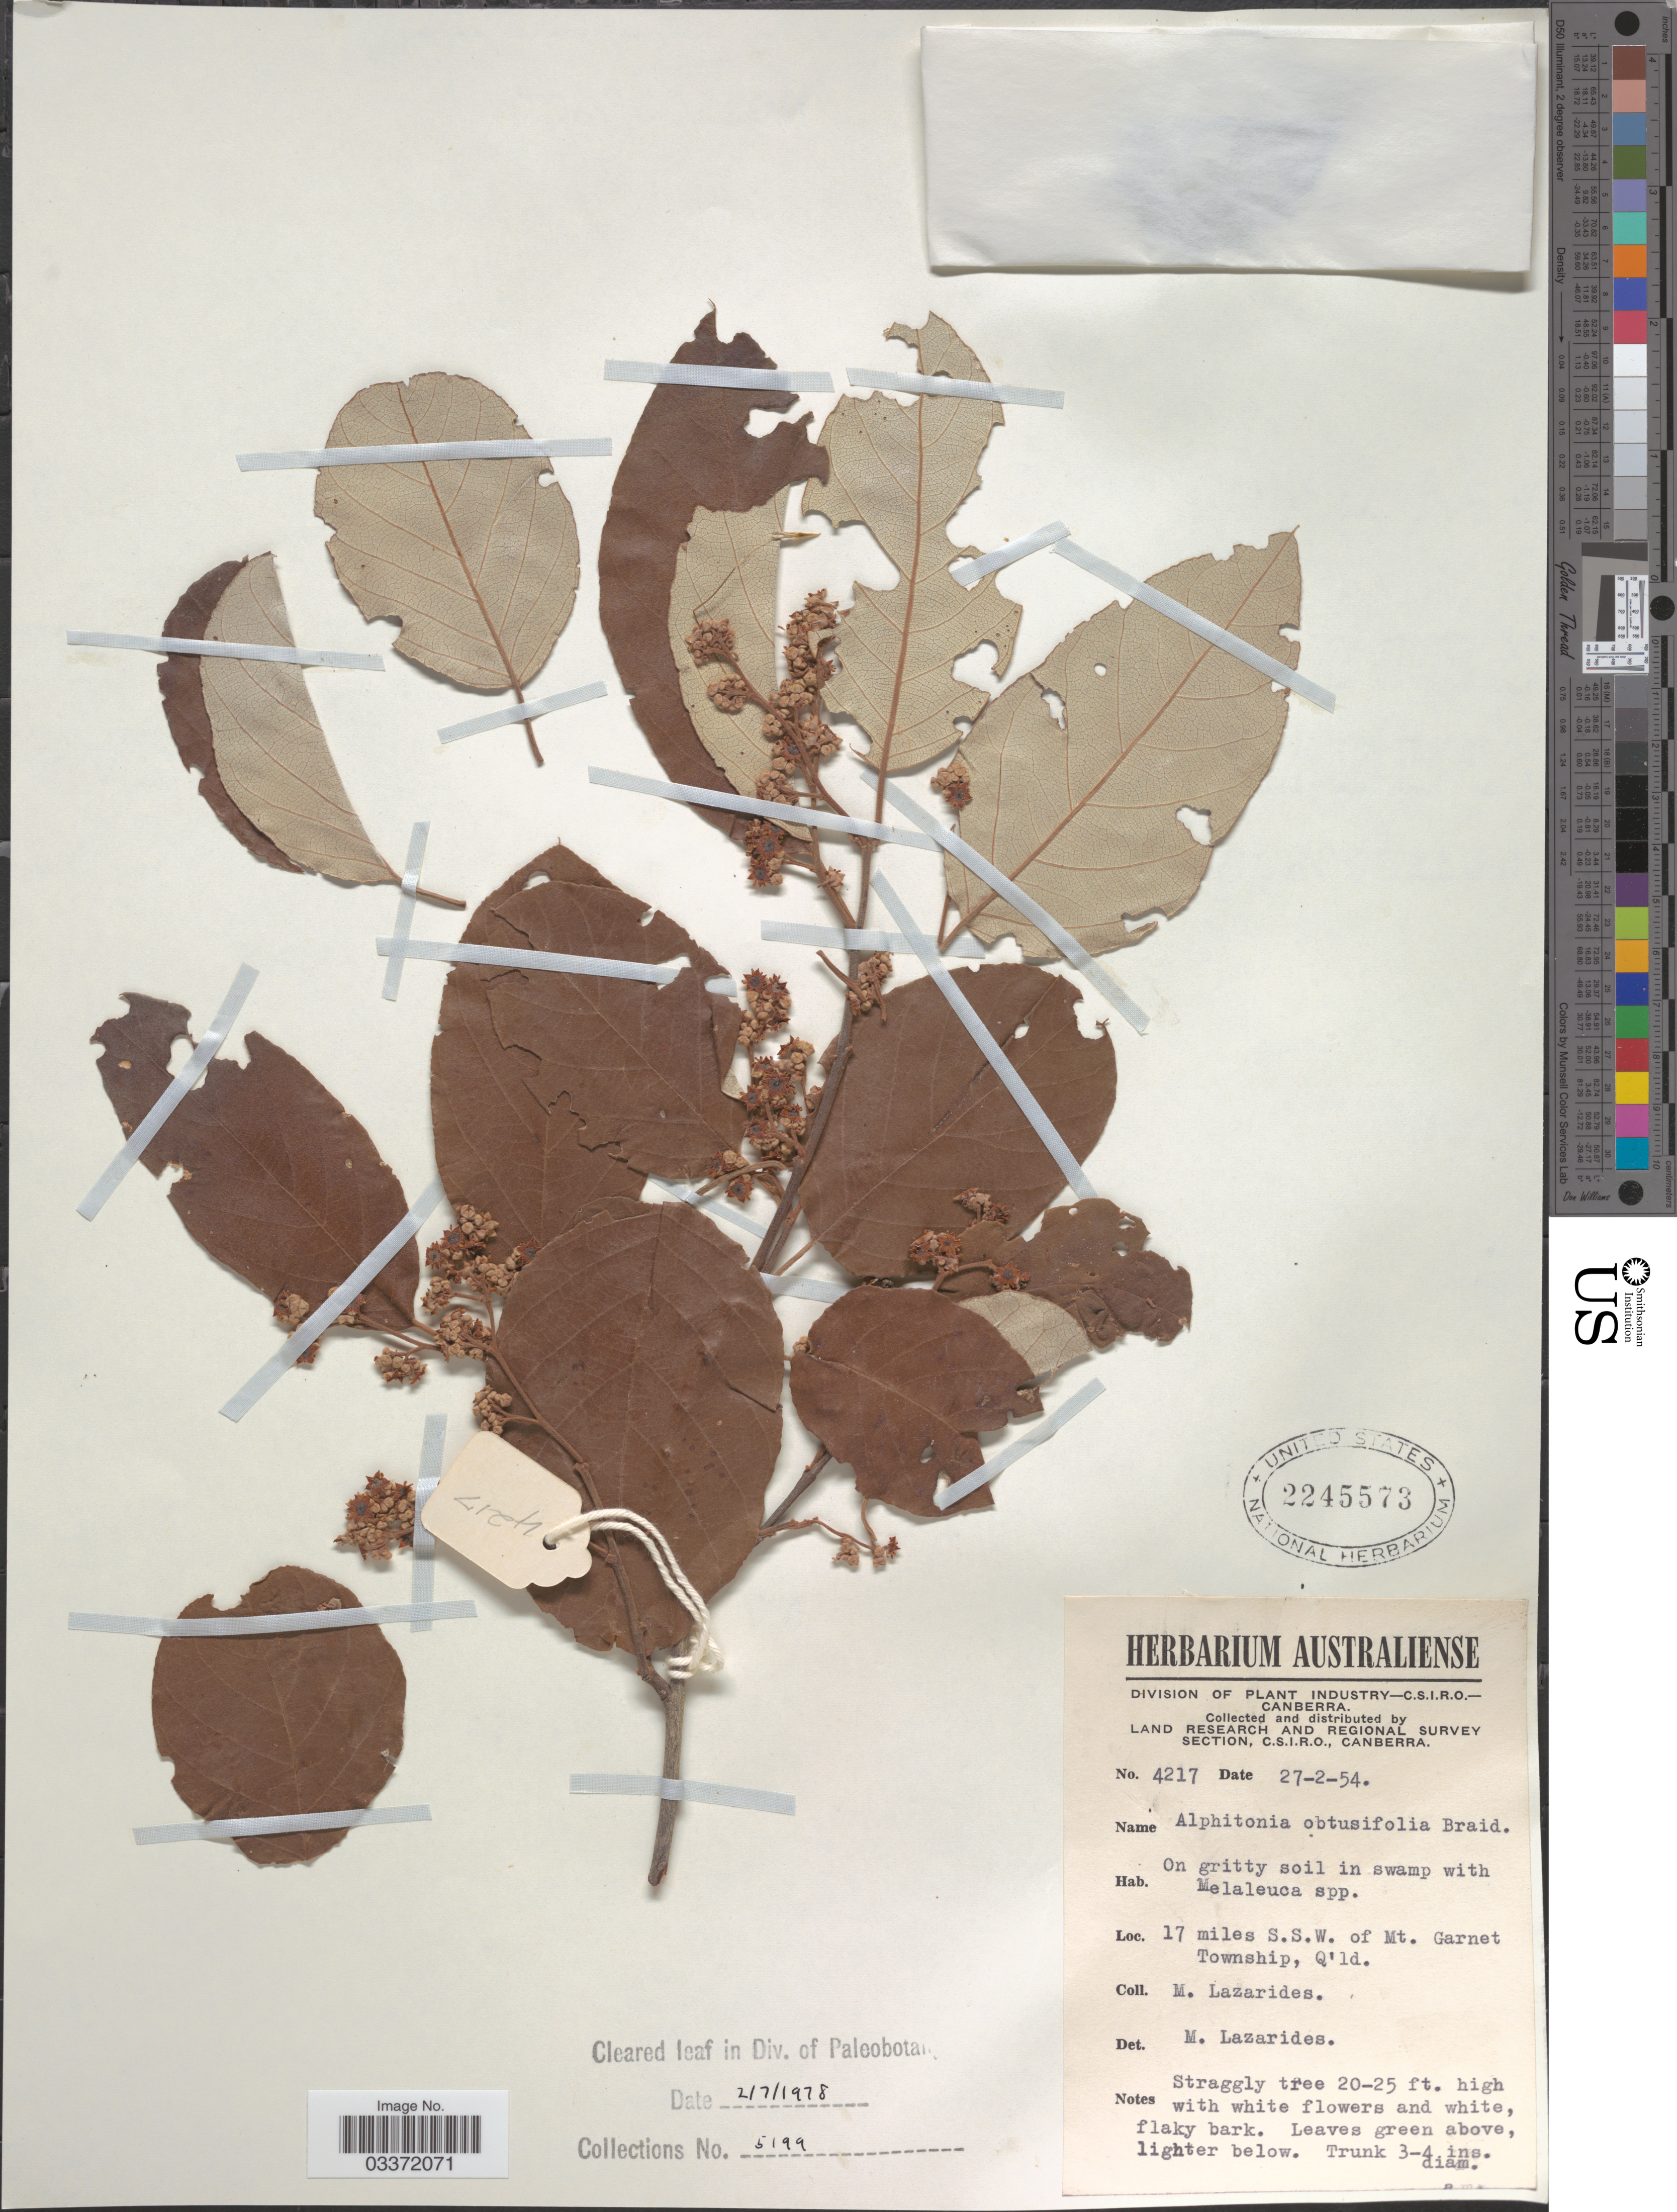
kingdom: Plantae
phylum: Tracheophyta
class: Magnoliopsida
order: Rosales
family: Rhamnaceae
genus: Alphitonia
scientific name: Alphitonia obtusifolia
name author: Braid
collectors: M. Lazarides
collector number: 4217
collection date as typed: Transcribed d/m/y: 27/2/54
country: Australia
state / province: Queensland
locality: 17 miles S.S.W. of Mt. Garnet Township.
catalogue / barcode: US 2245573